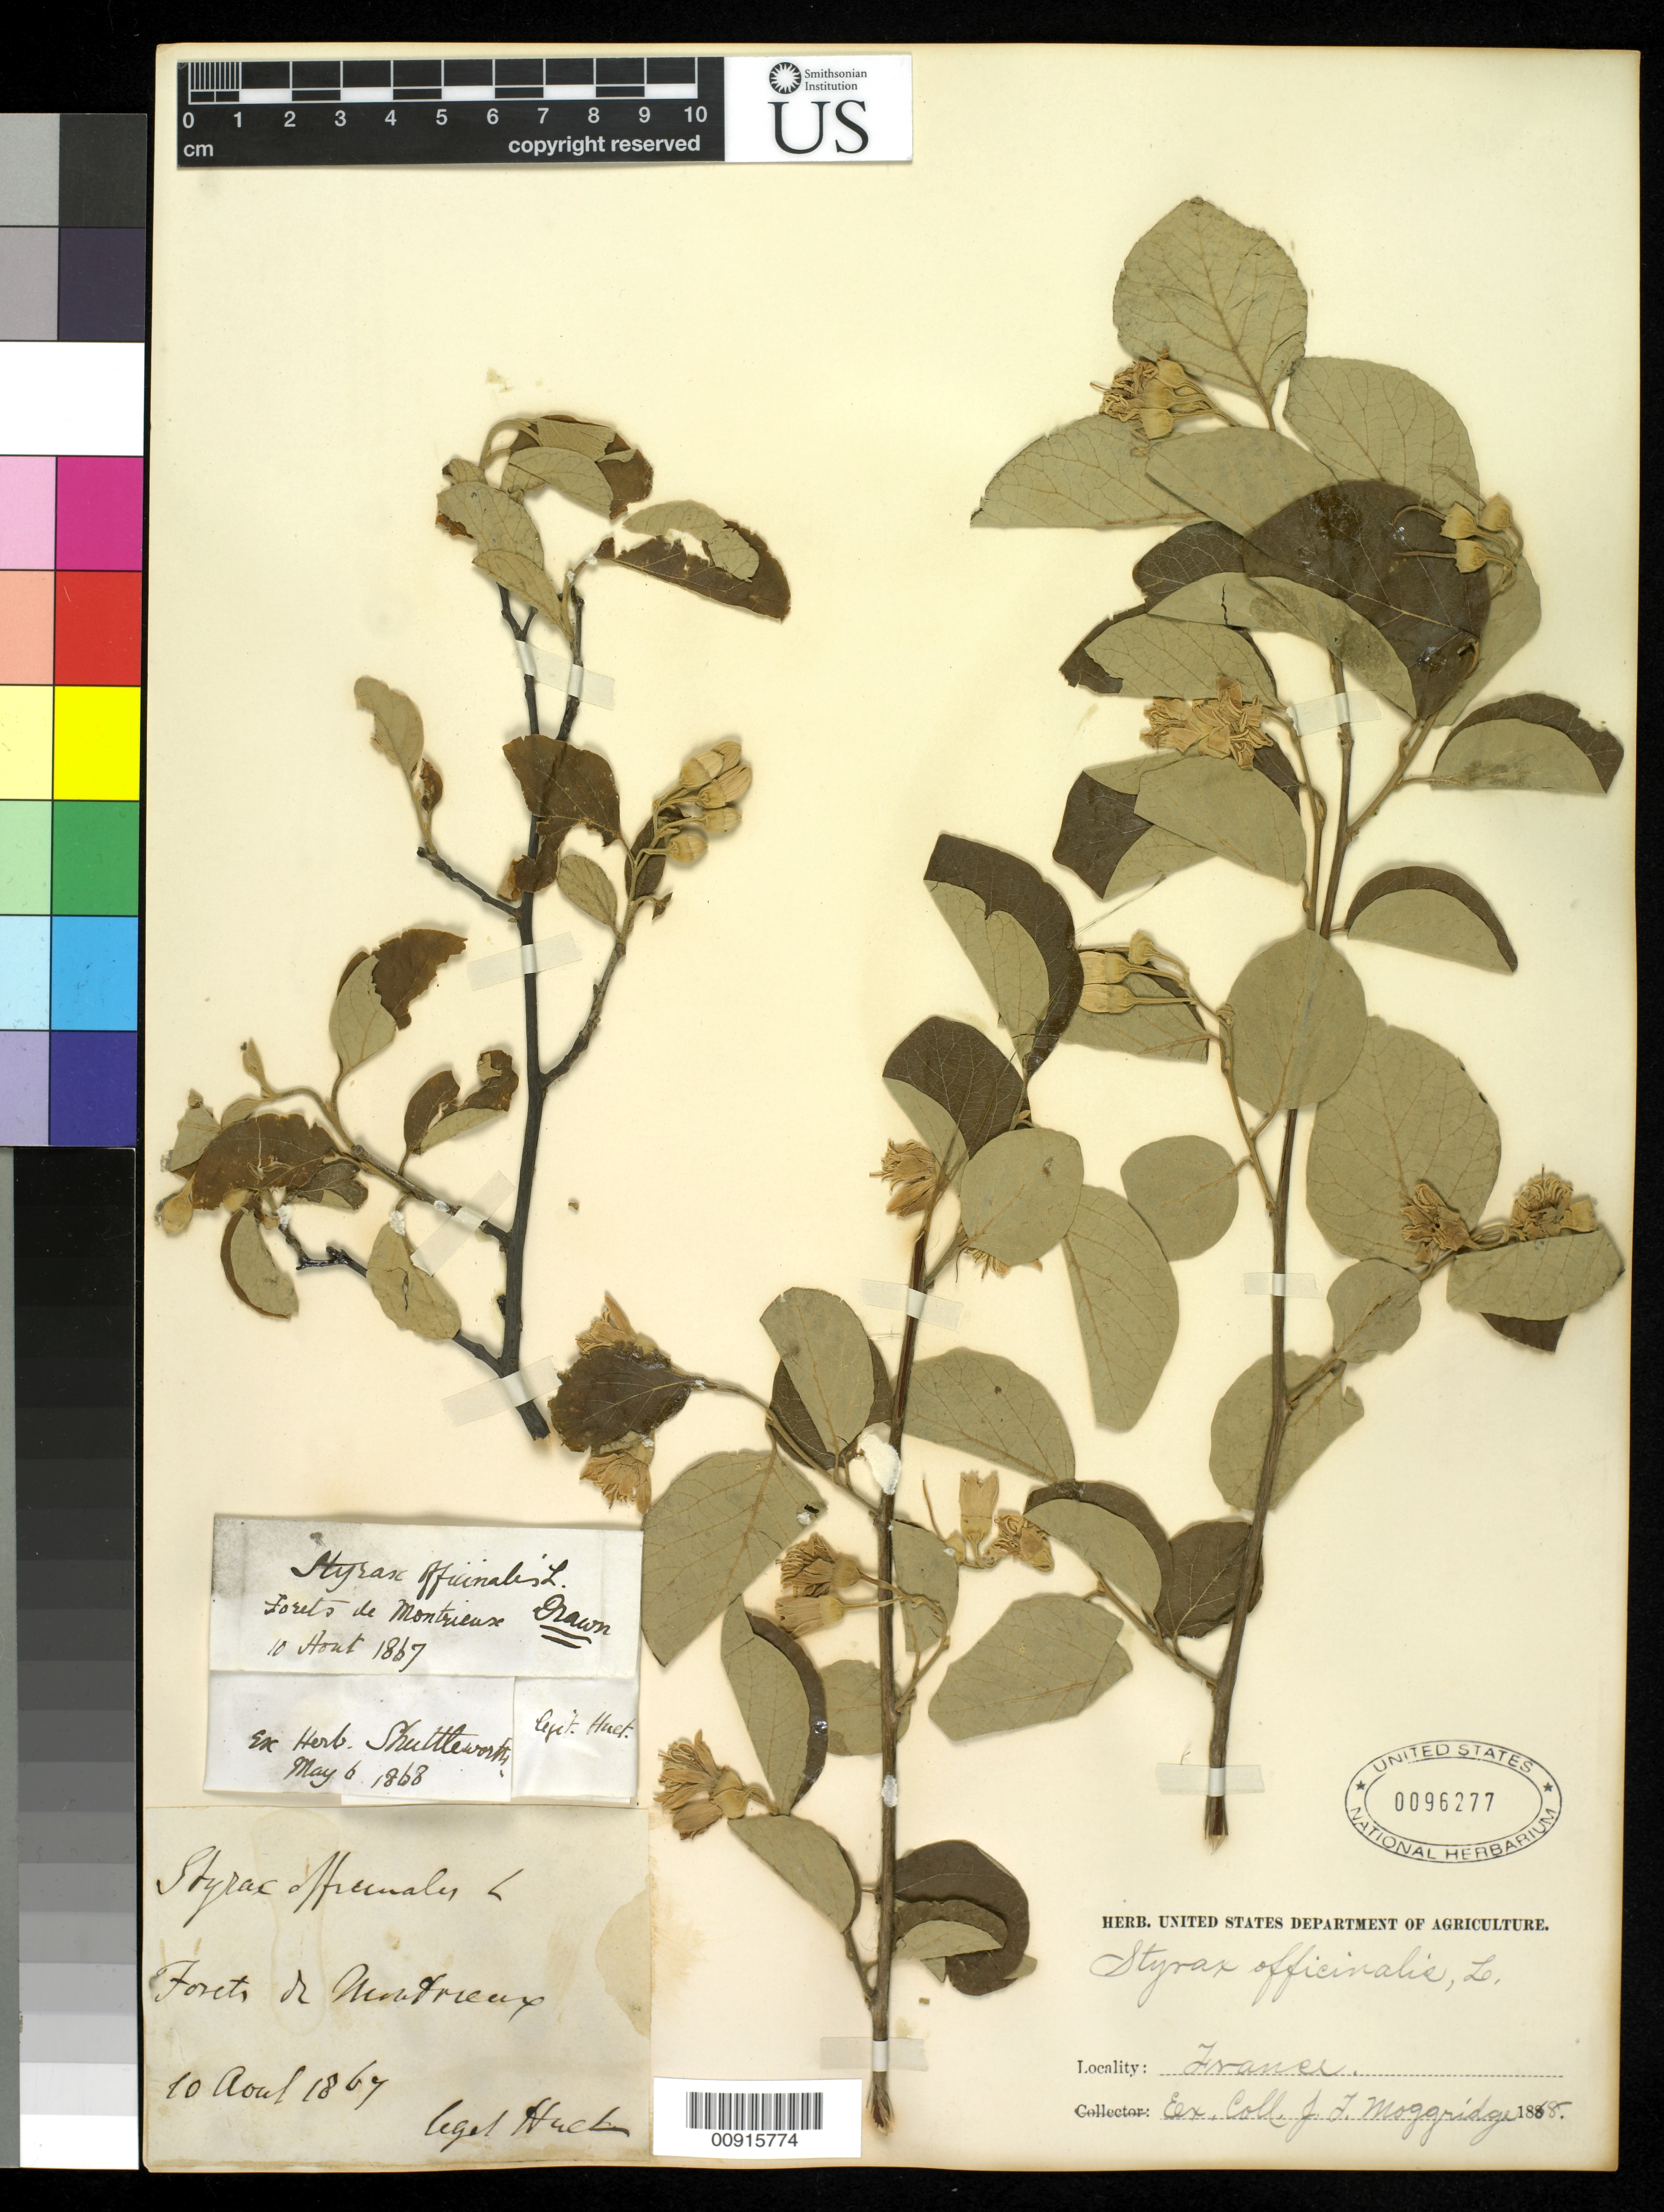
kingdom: Plantae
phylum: Tracheophyta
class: Magnoliopsida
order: Ericales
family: Styracaceae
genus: Styrax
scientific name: Styrax officinalis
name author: L.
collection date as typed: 10 Aug 1864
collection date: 1864-08-10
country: France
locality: forets Moufreux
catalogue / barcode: US 96277